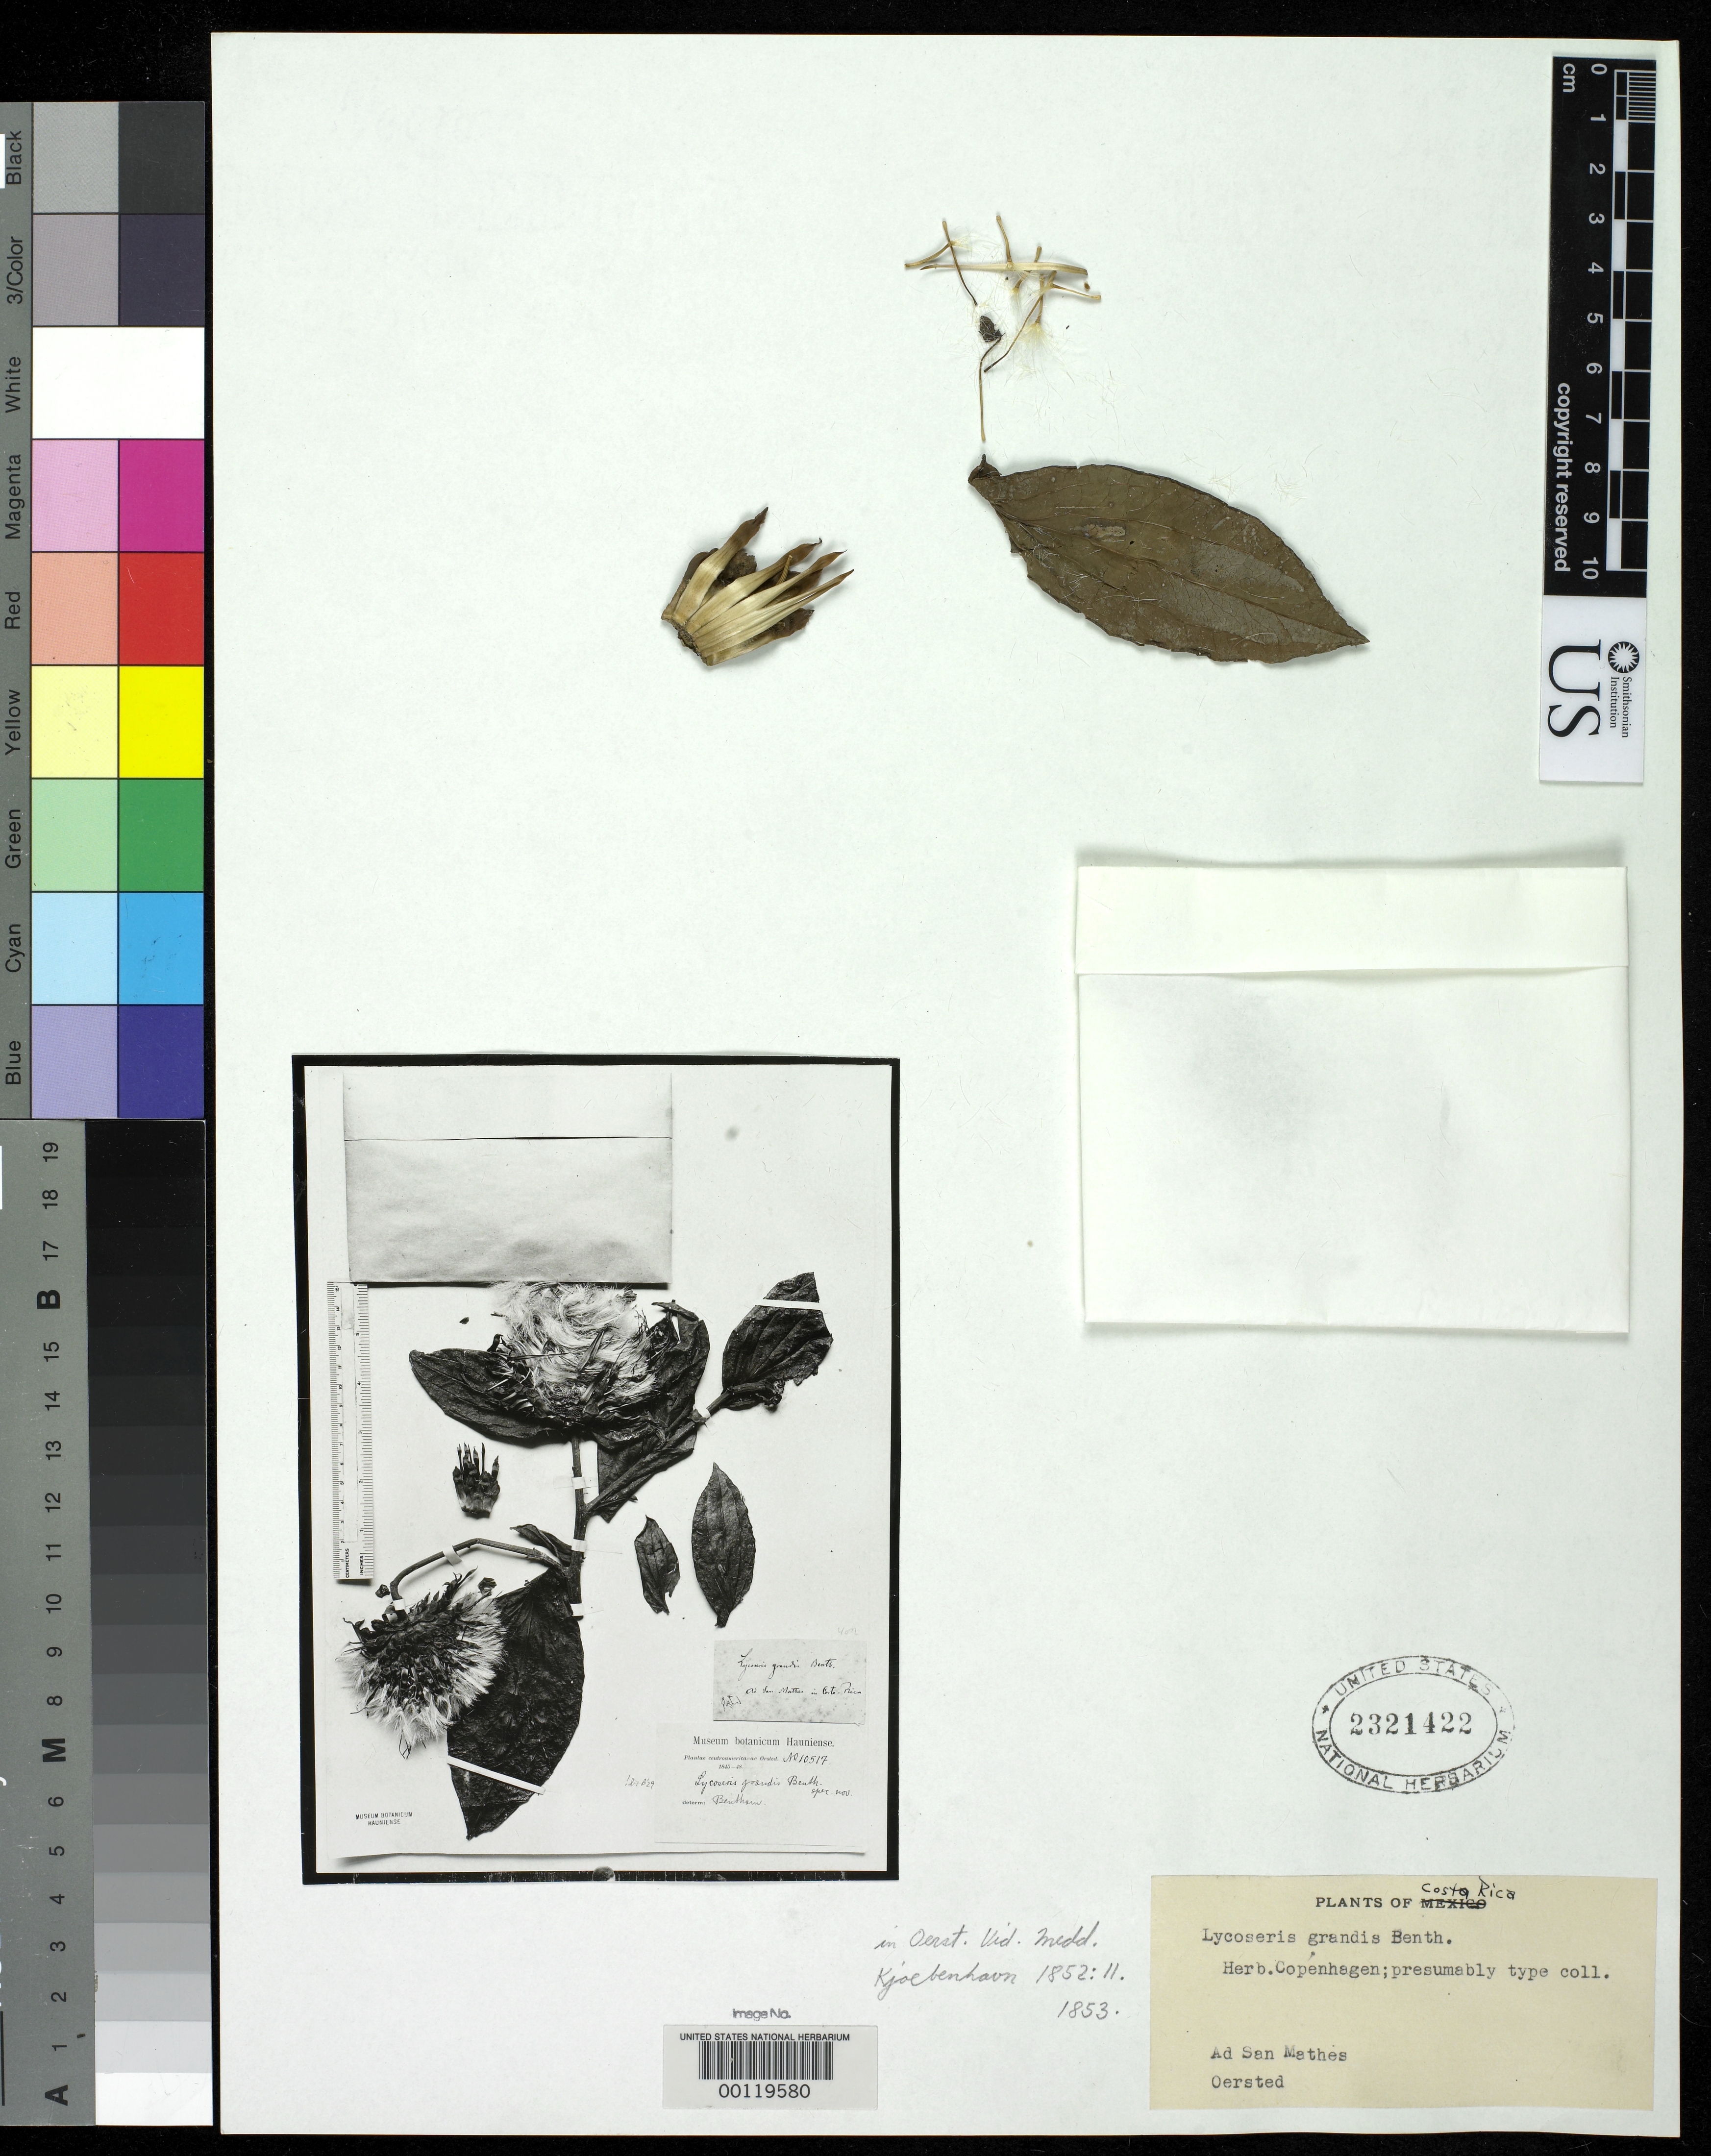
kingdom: Plantae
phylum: Tracheophyta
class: Magnoliopsida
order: Asterales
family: Asteraceae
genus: Lycoseris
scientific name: Lycoseris grandis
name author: Benth. in Oerst.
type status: Type Material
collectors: A. S. Oersted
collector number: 10517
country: Costa Rica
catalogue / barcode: US 2321422